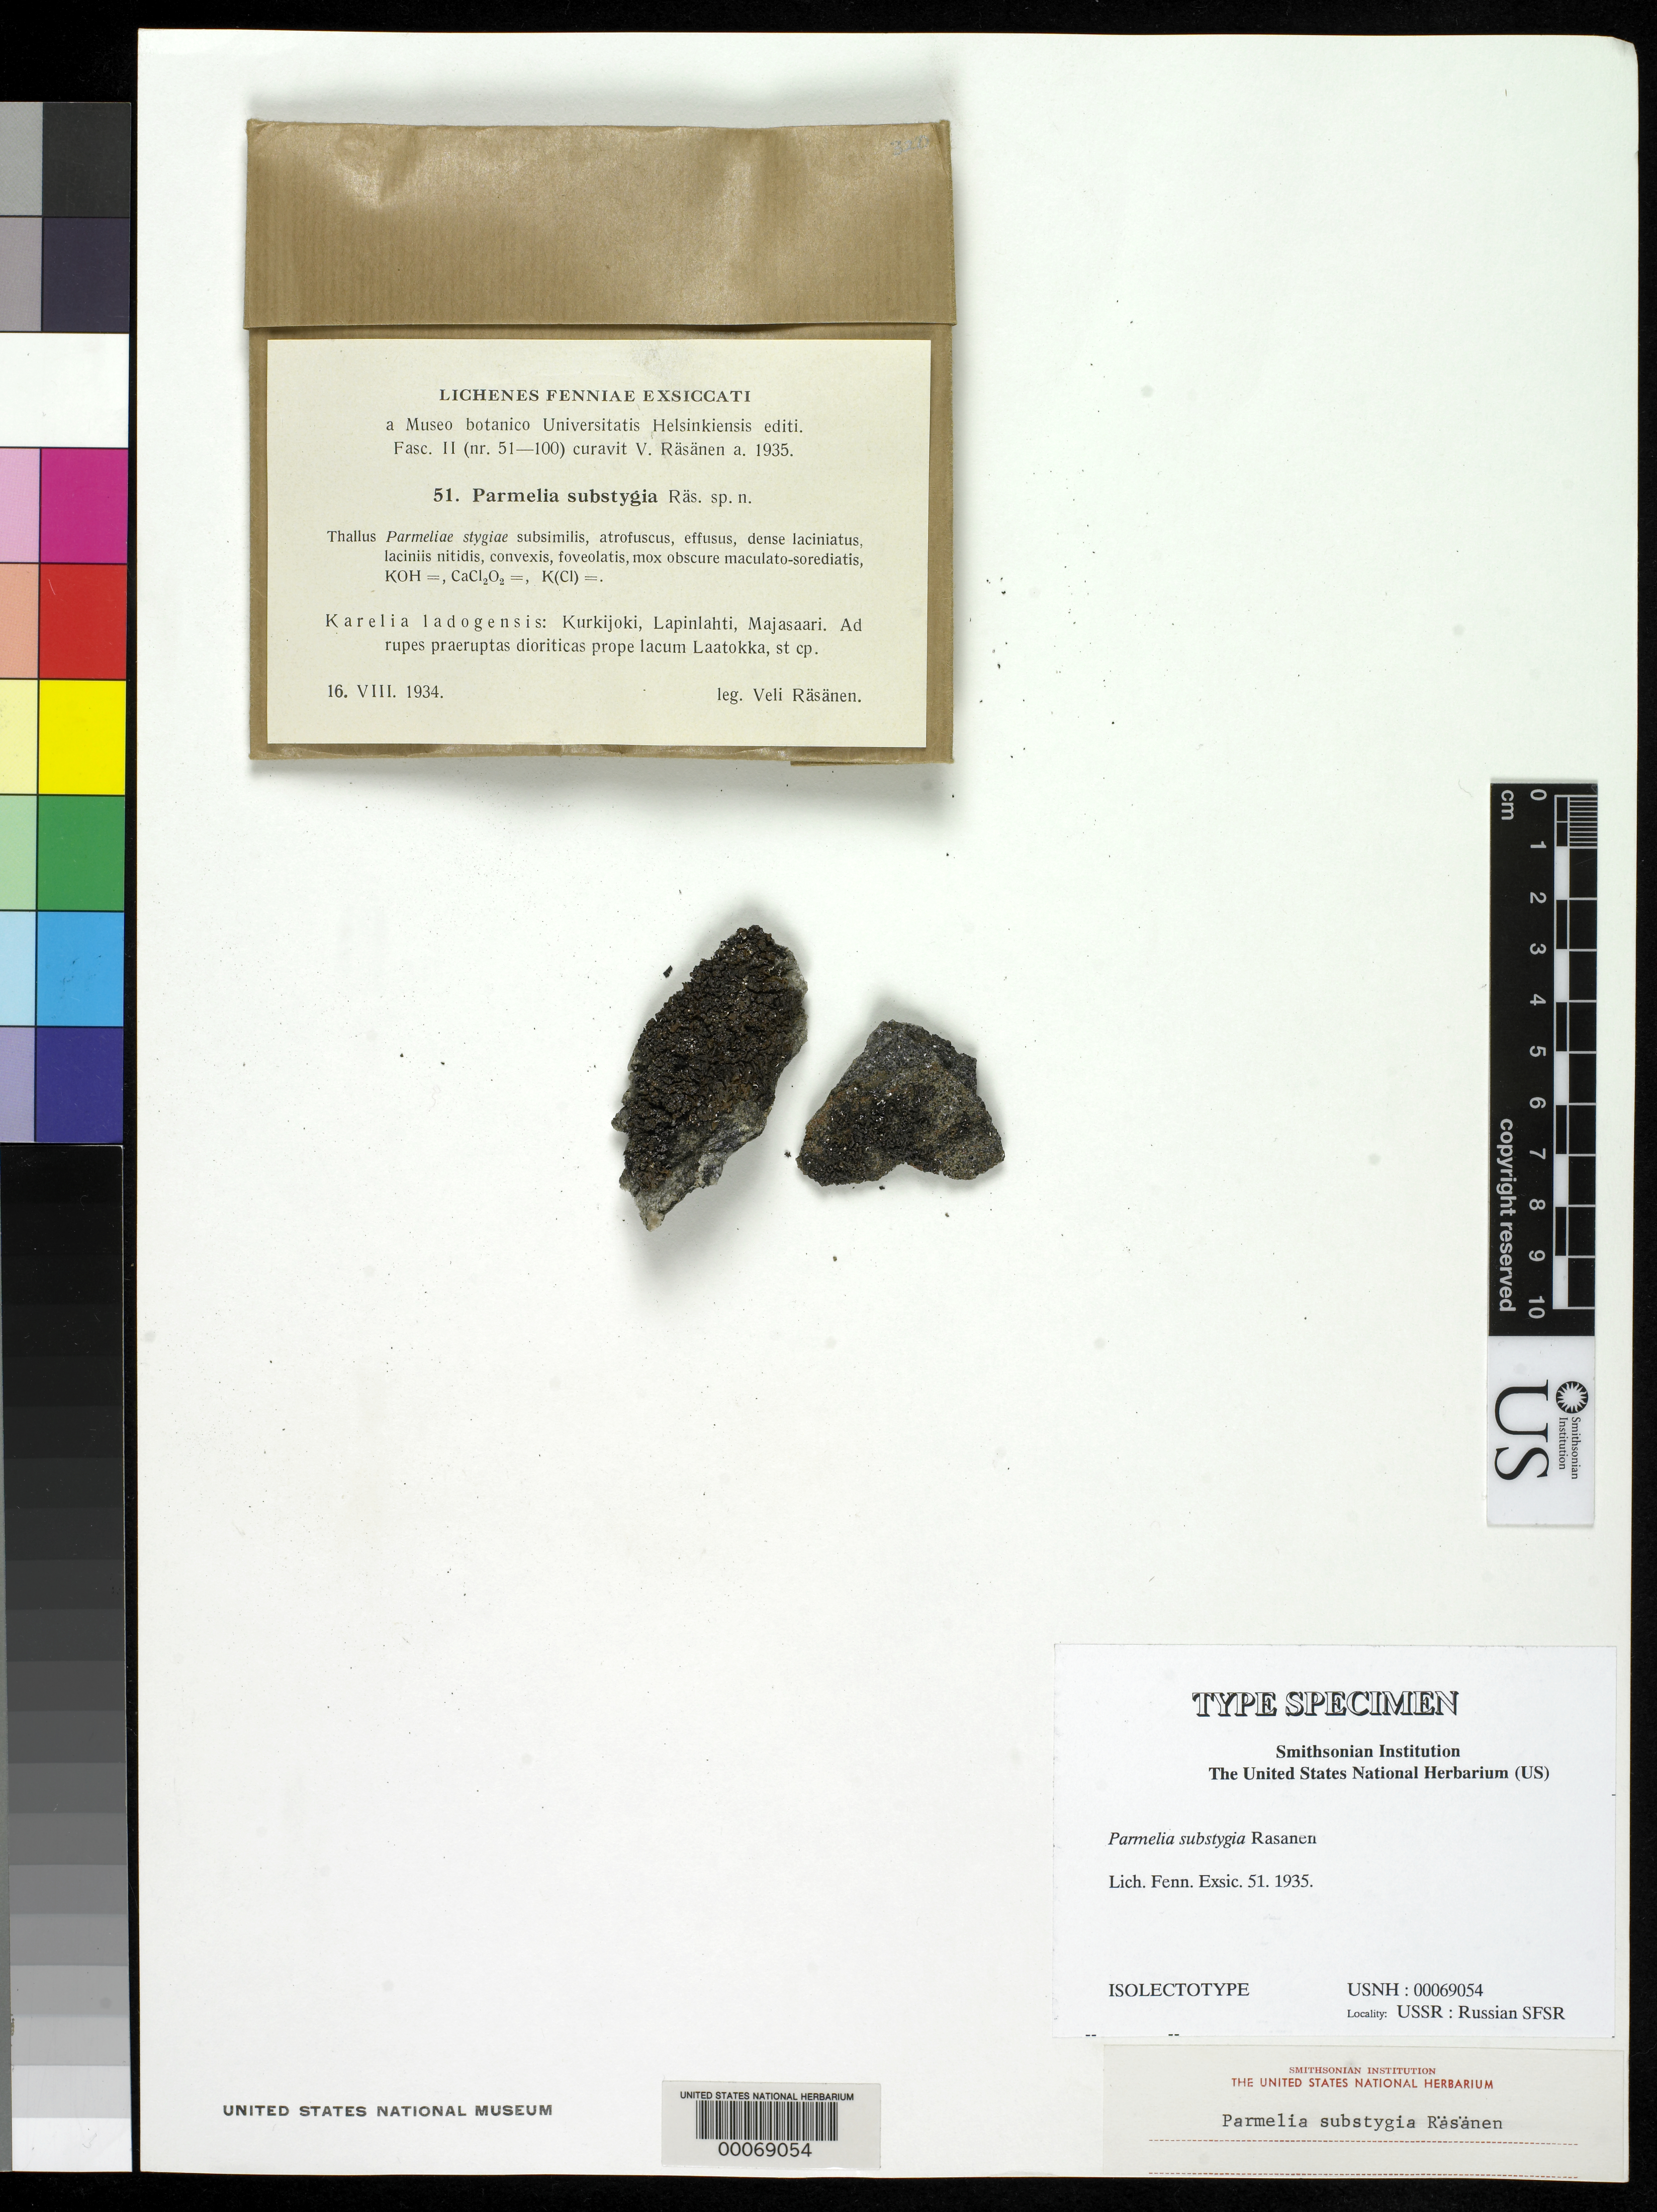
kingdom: Fungi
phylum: Ascomycota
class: Lecanoromycetes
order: Lecanorales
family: Parmeliaceae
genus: Parmelia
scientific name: Parmelia substygia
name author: Räsänen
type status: Isolectotype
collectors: V. Rasanen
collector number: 51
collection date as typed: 16 Aug 1934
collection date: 1934-08-16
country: Russian Federation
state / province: Karelia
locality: Ladogensis [of Ladoga?], Kurkijoki, Lapin Lahti, Majassaari.